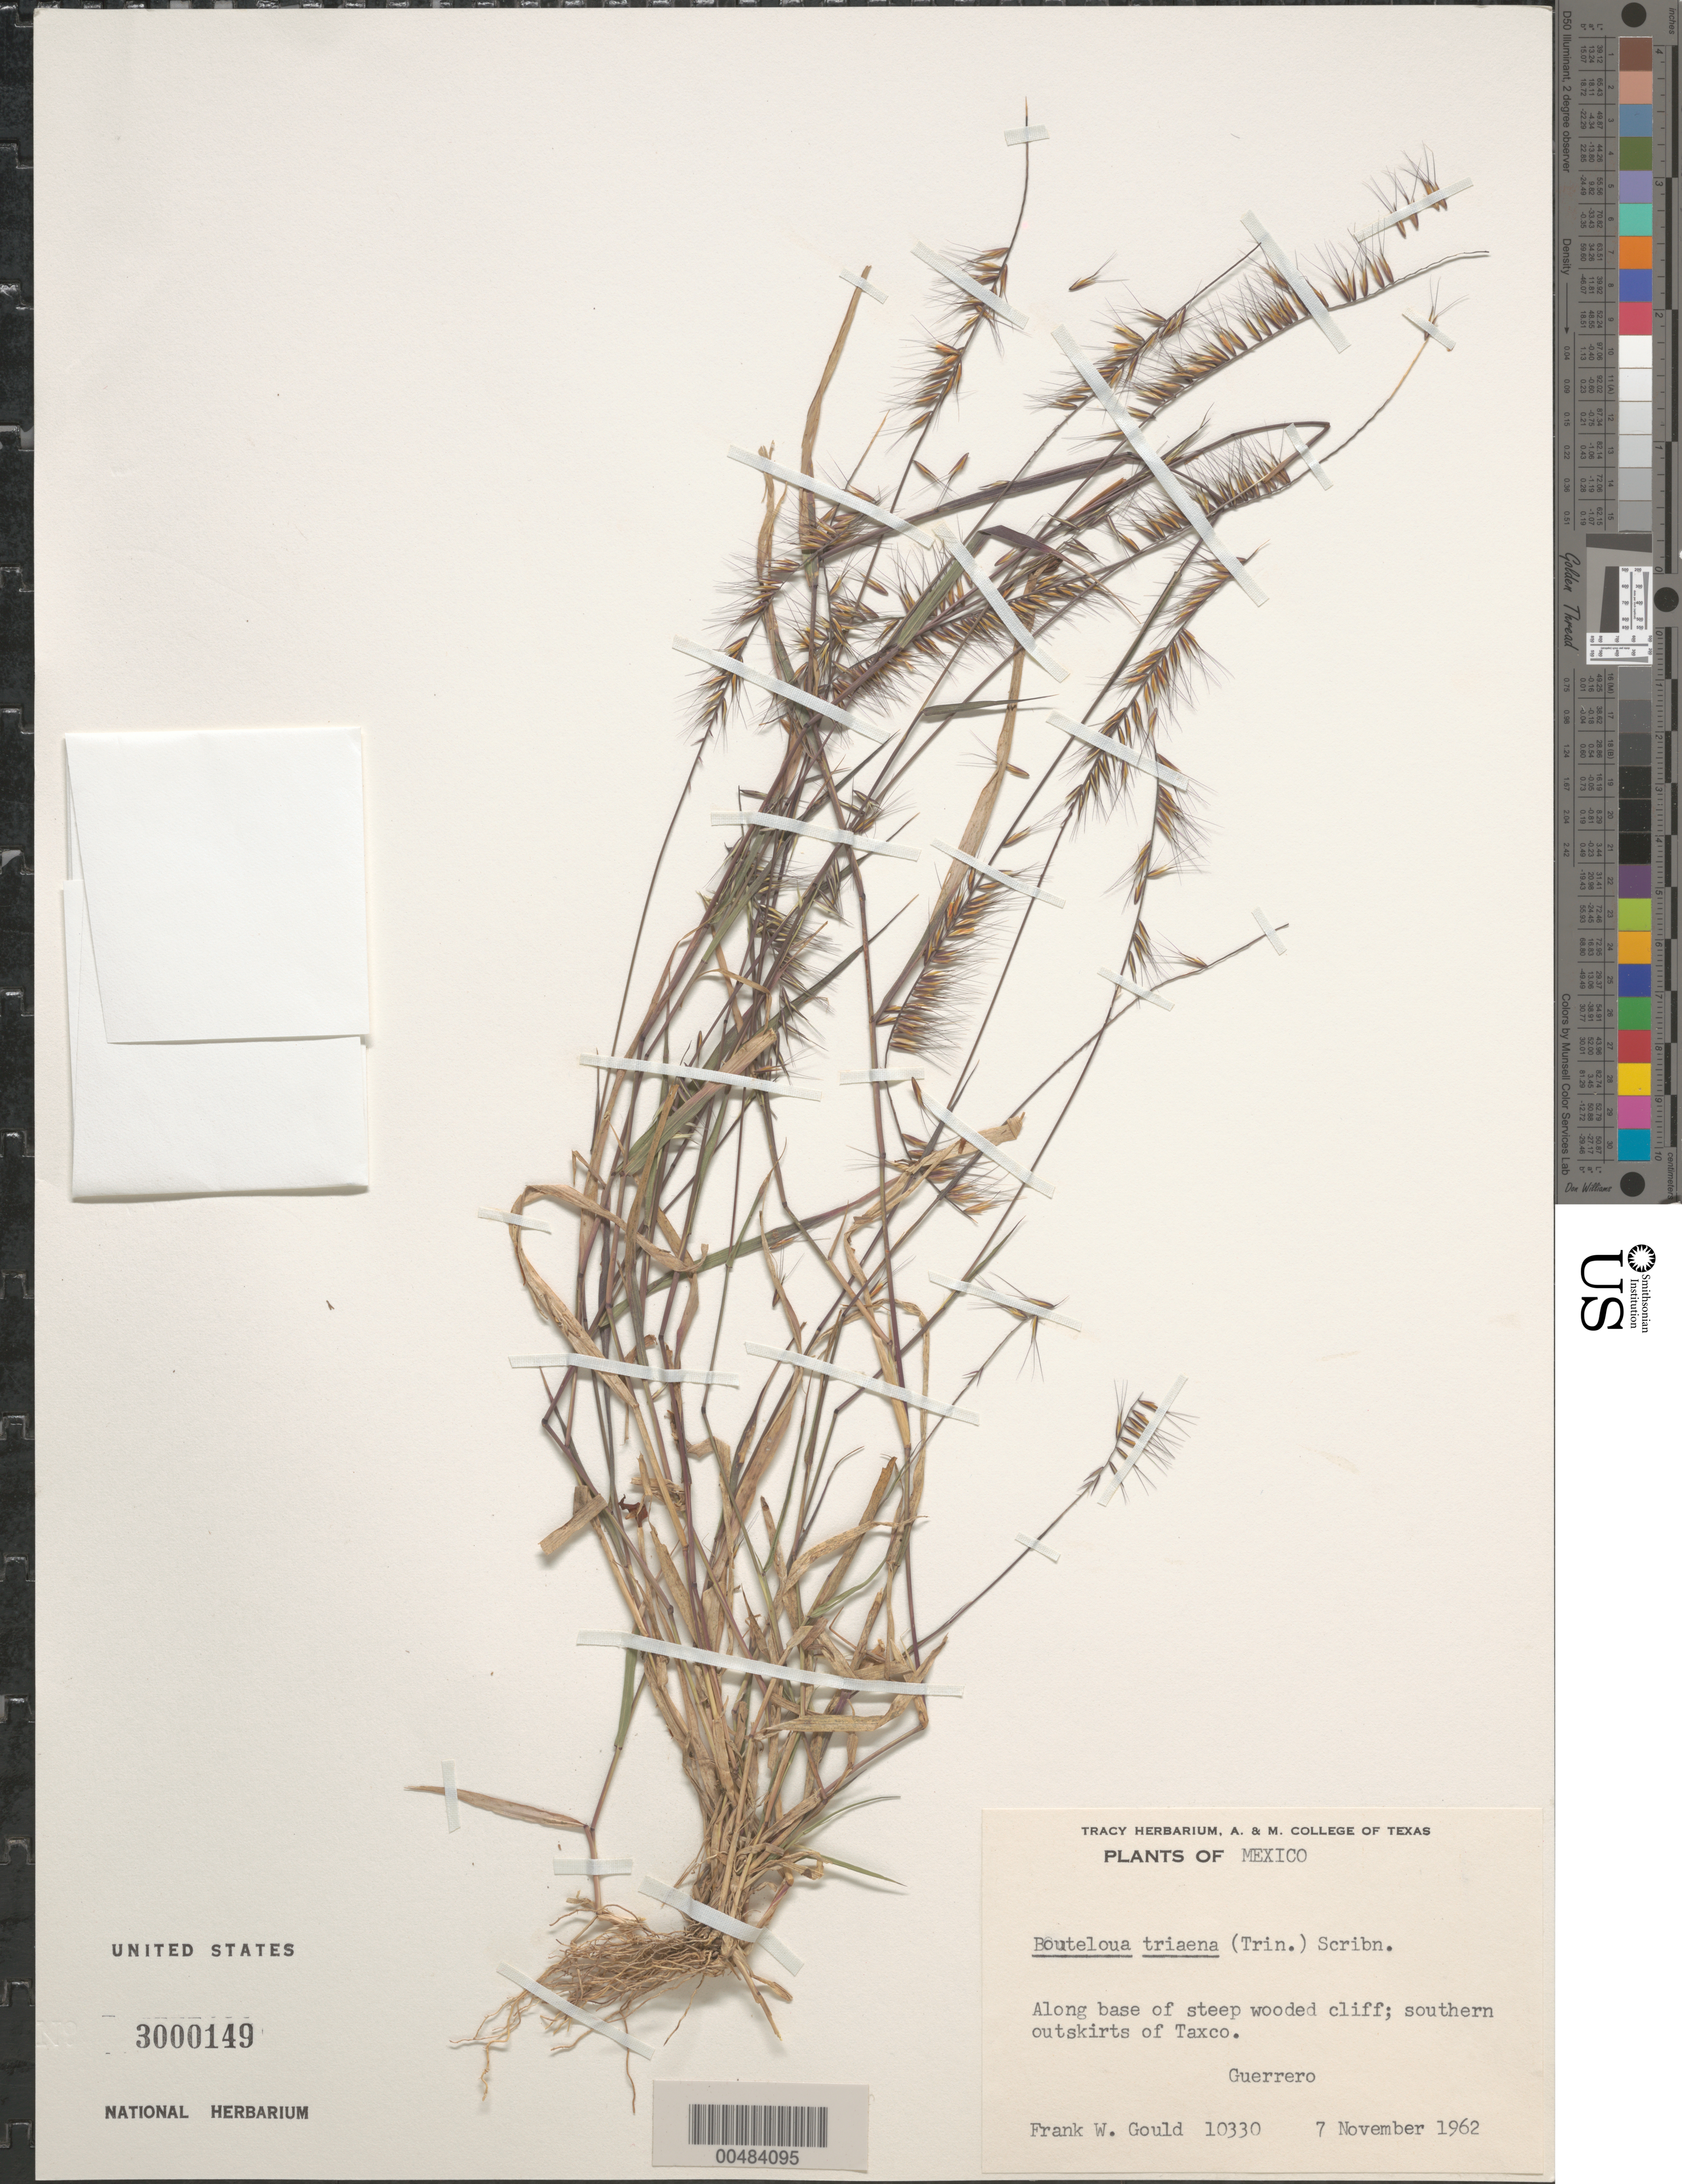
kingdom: Plantae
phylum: Tracheophyta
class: Liliopsida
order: Poales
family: Poaceae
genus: Bouteloua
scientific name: Bouteloua triaena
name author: (Trin. ex Spreng.) Scribn.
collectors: F. W. Gould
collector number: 10330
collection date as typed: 7 Nov 1962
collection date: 1962-11-07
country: Mexico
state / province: Guerrero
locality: S outskirts of Taxco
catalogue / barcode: US 3000149